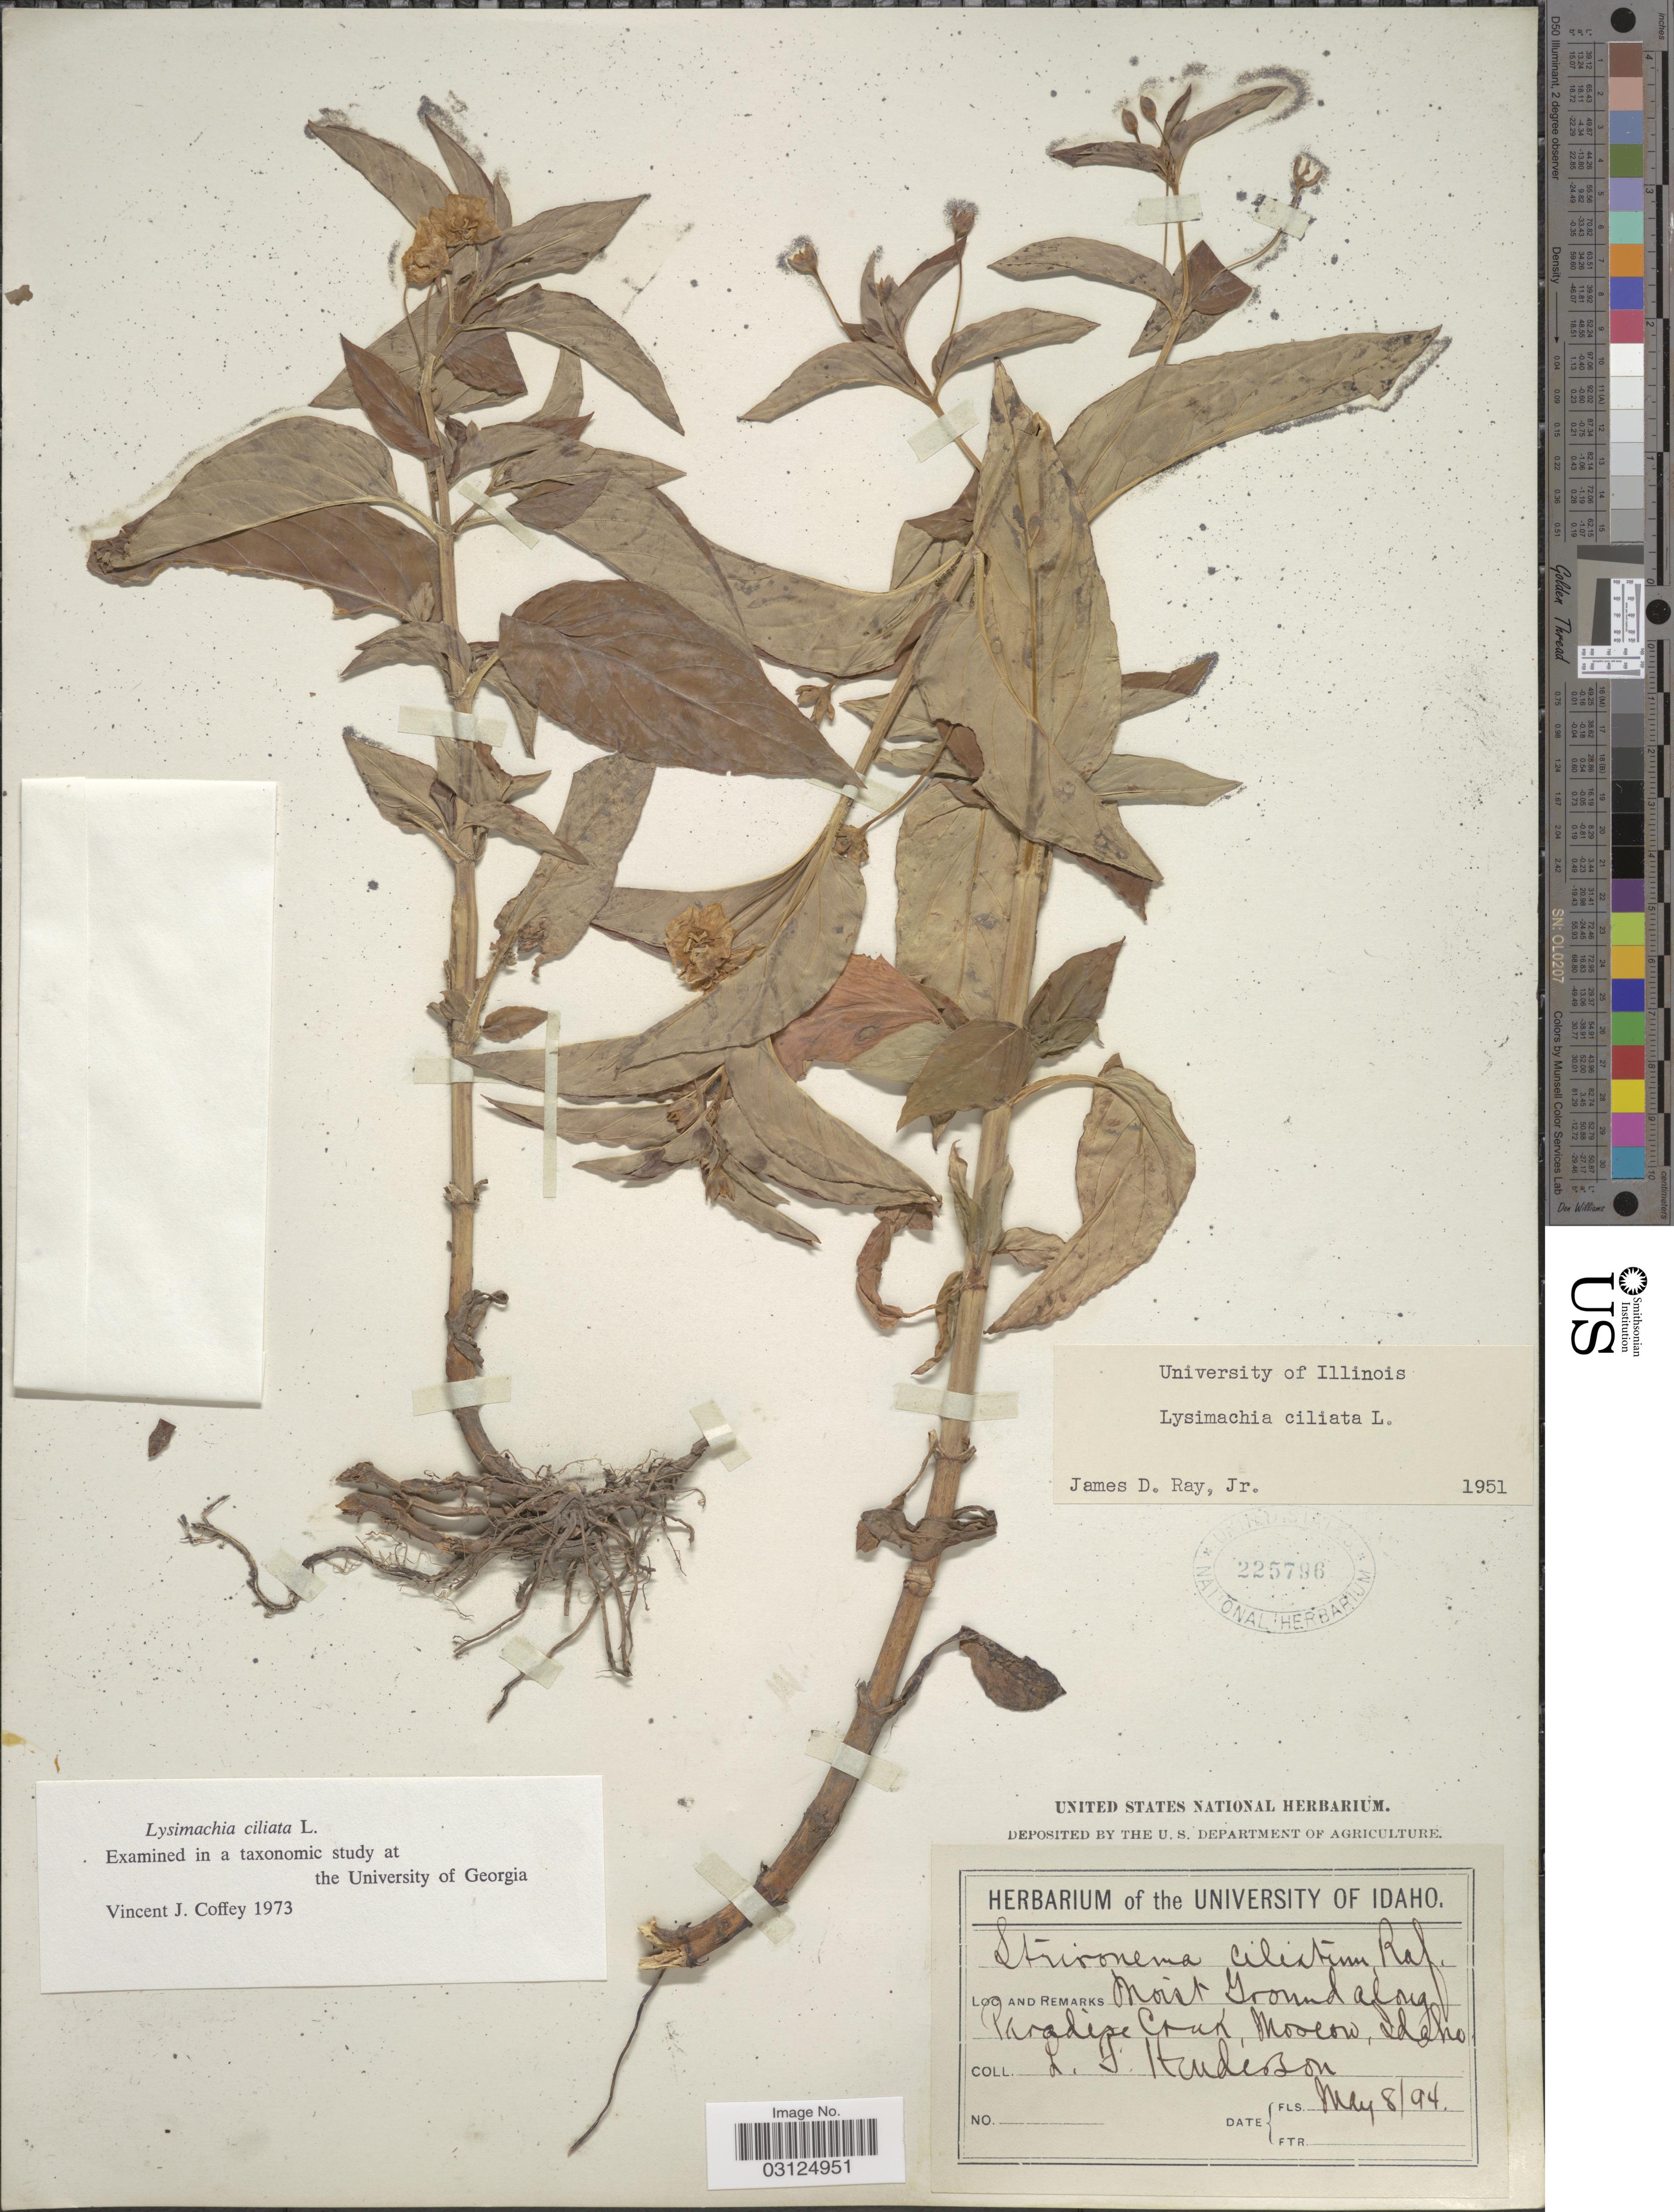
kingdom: Plantae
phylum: Tracheophyta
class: Magnoliopsida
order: Ericales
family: Primulaceae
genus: Lysimachia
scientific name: Lysimachia ciliata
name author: L.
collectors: L. Henderson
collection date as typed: Transcribed d/m/y: 8/5/94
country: United States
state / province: Idaho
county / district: Latah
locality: Along Paradise Creek, Moscow.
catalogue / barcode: US 225796